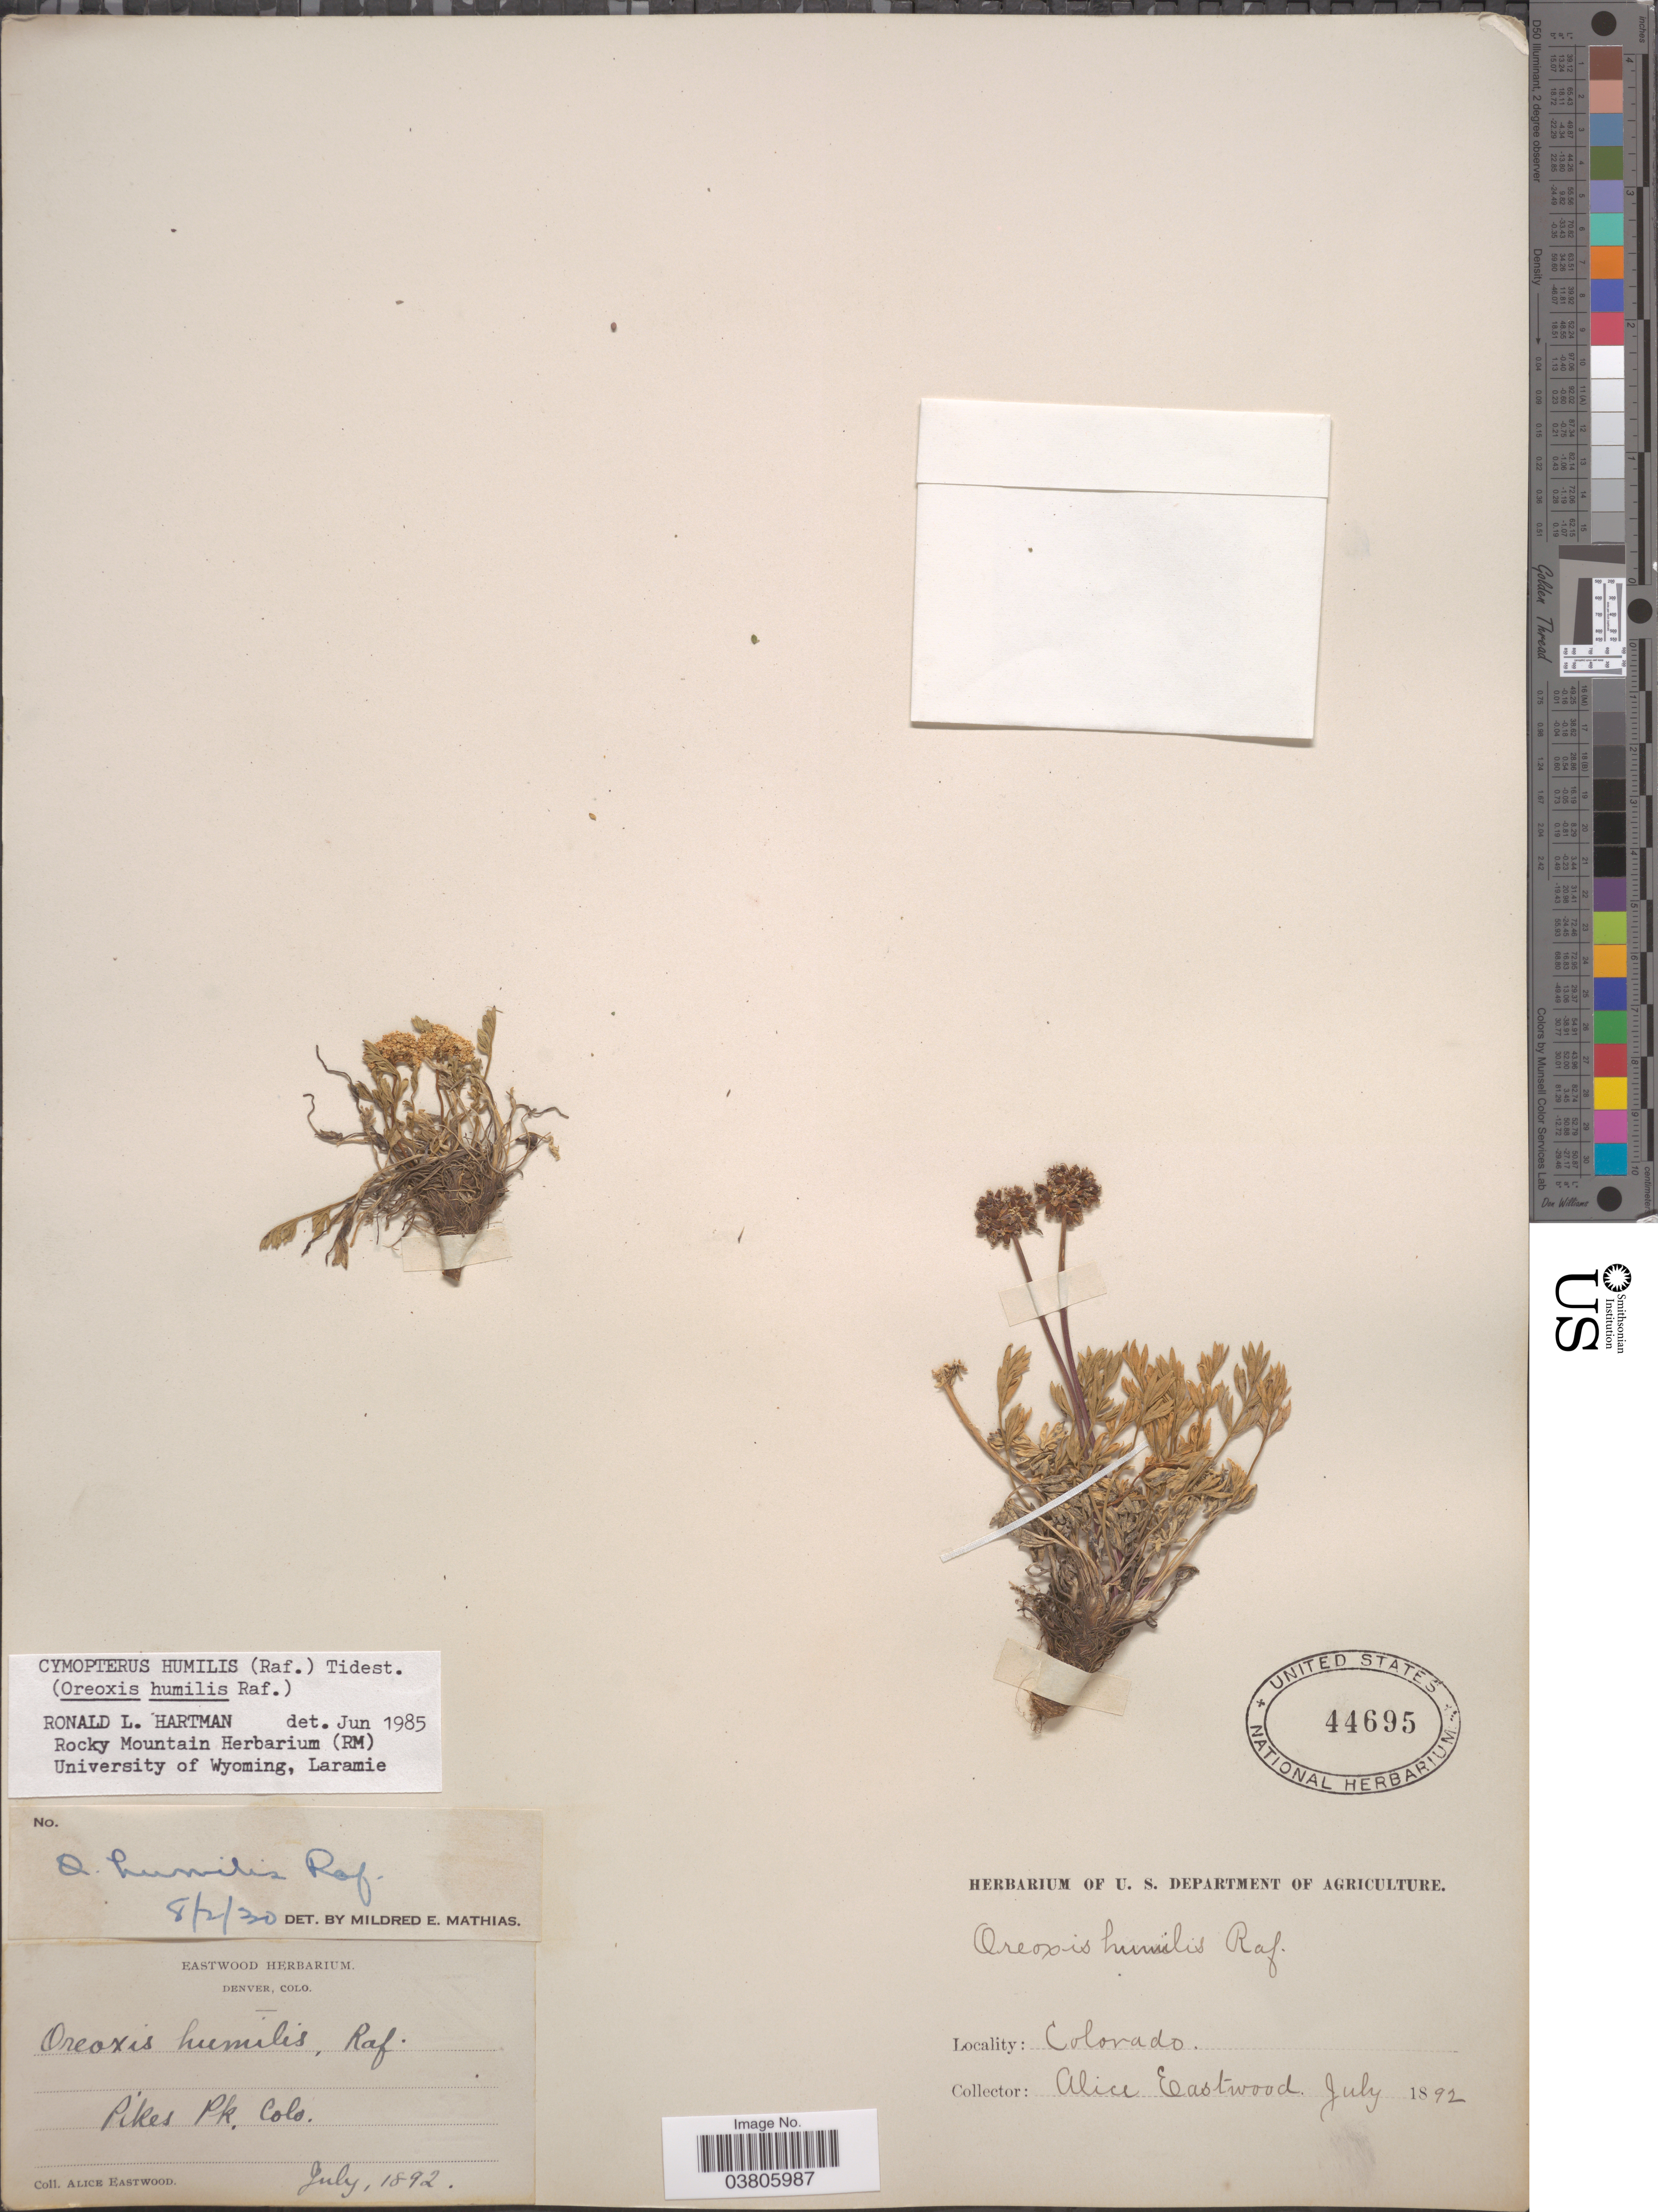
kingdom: Plantae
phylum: Tracheophyta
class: Magnoliopsida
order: Apiales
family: Apiaceae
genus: Cymopterus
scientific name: Cymopterus humilis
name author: (Raf.) Tidestr.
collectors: A. Eastwood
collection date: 1892-07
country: United States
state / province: Colorado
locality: Pikes Pk.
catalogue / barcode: US 44695